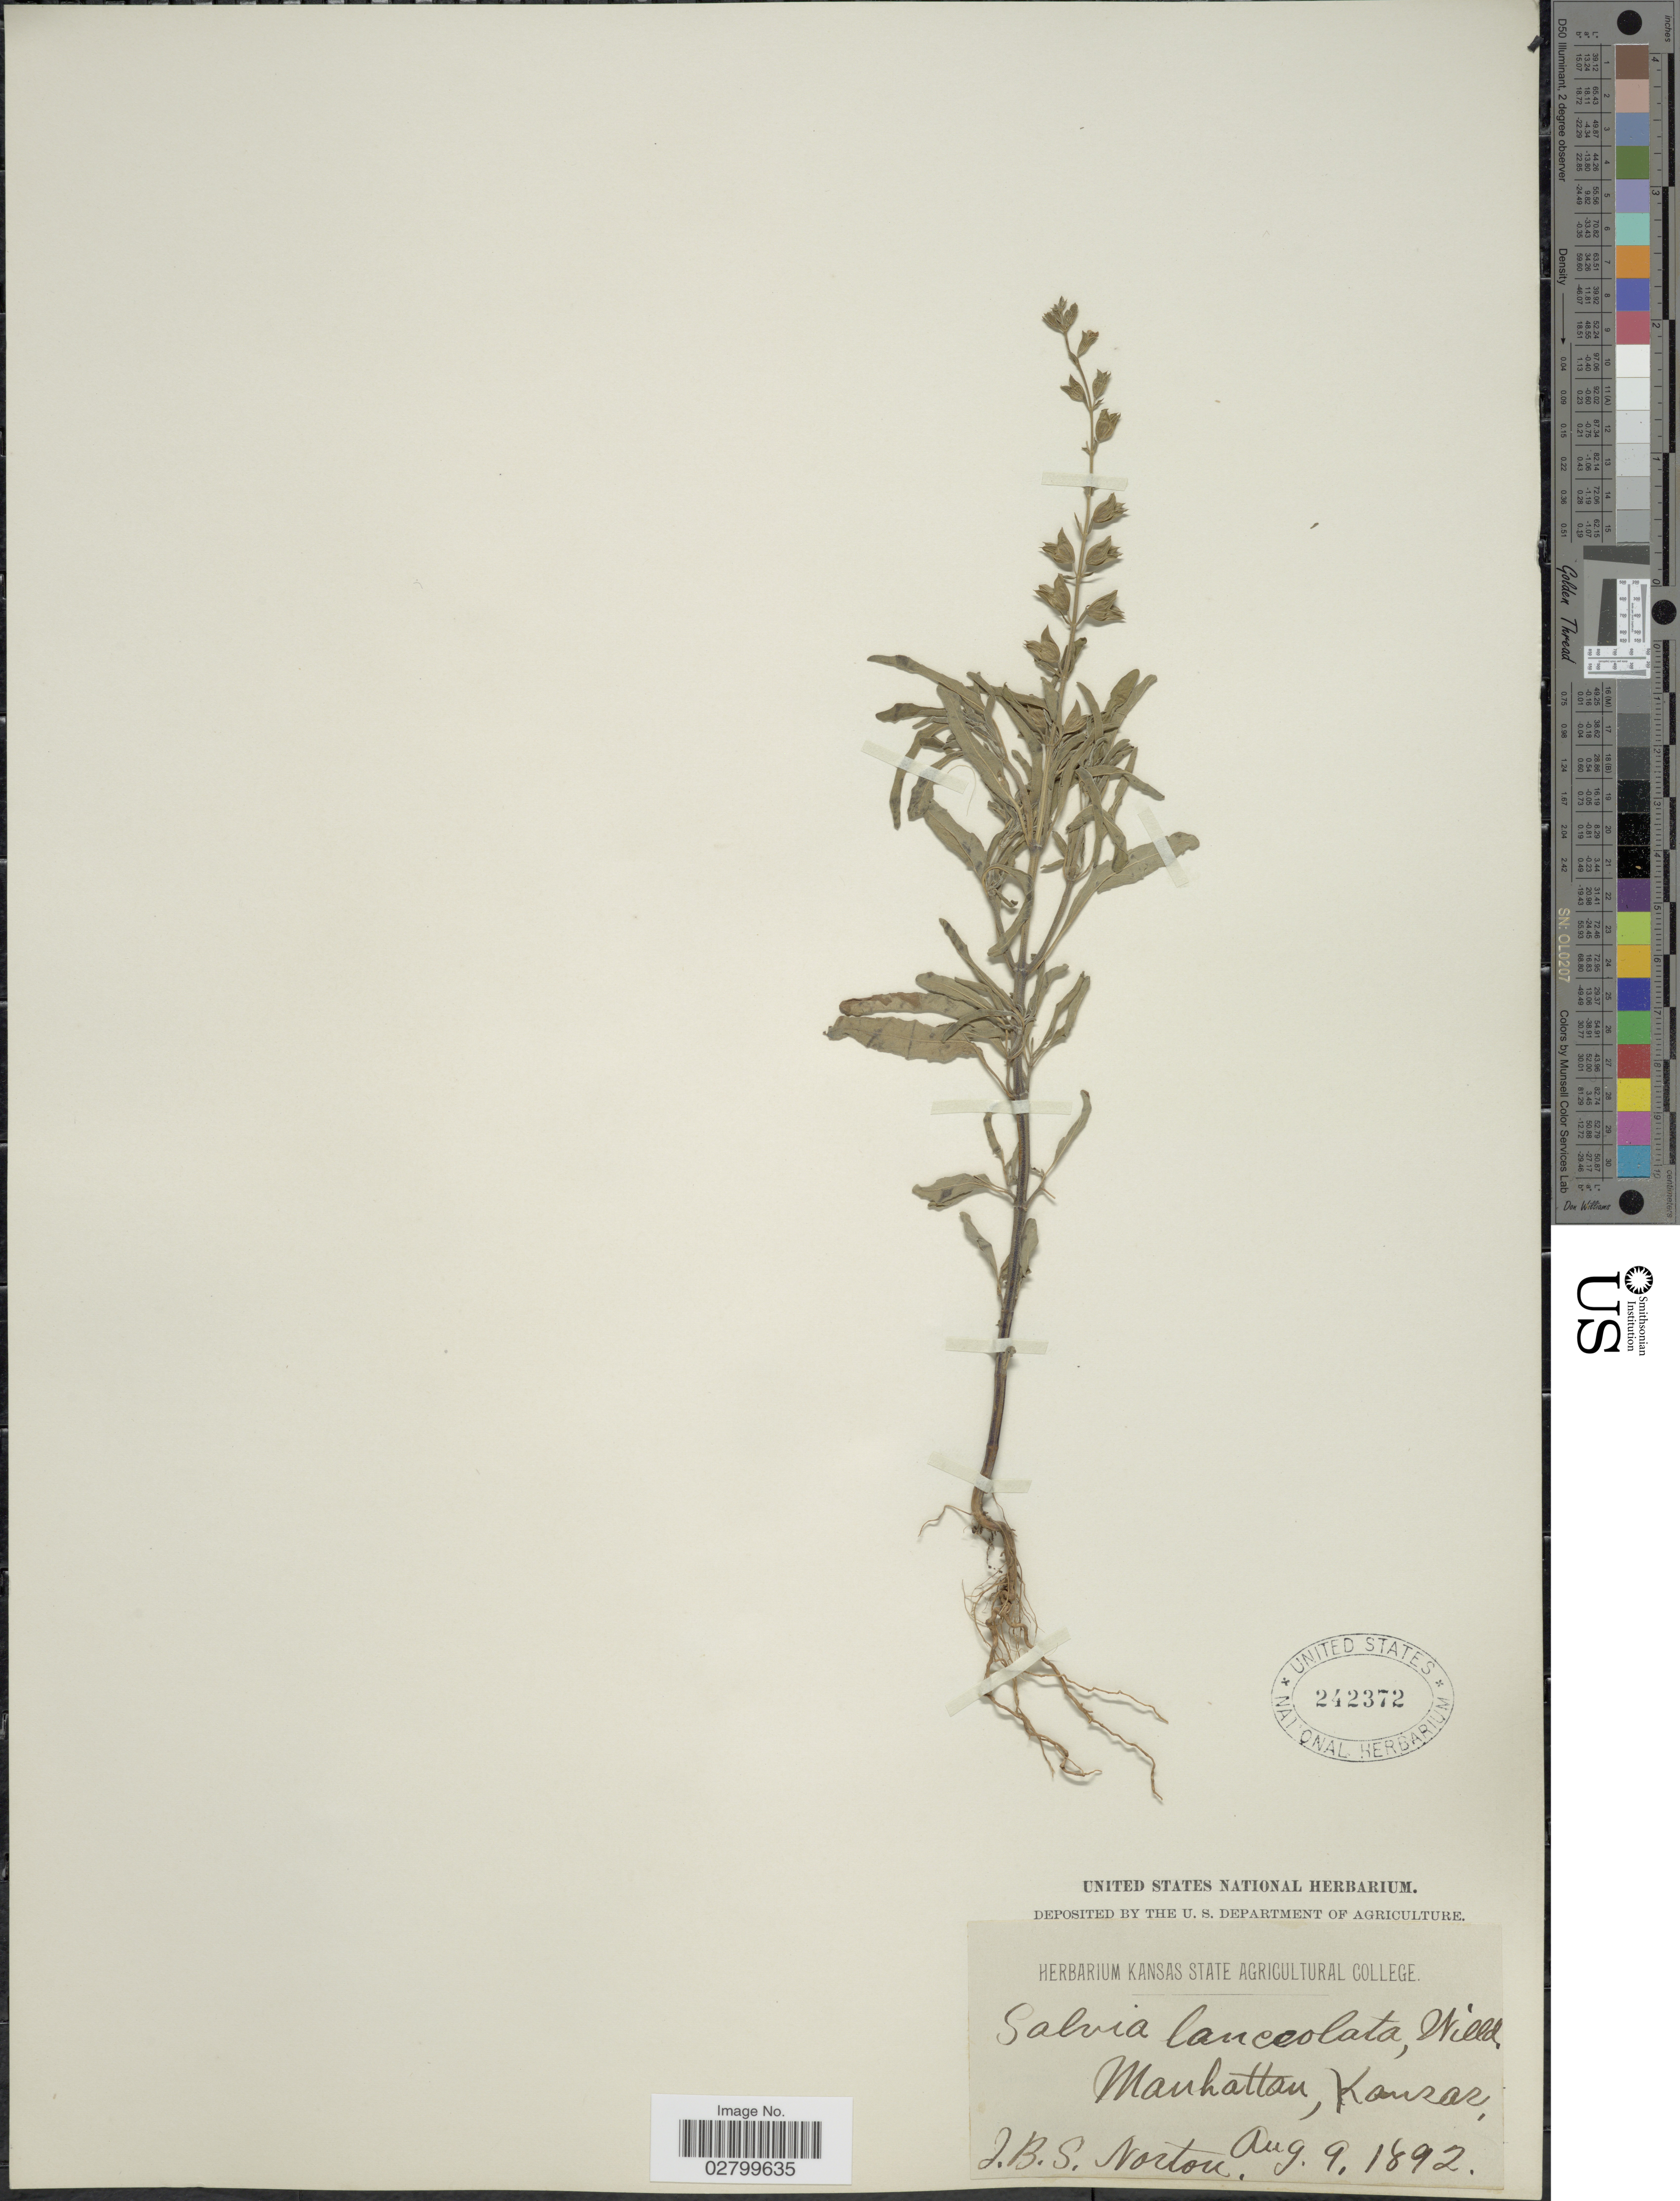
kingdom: Plantae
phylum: Tracheophyta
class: Magnoliopsida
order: Lamiales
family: Lamiaceae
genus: Salvia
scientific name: Salvia lanceolata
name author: Brouss.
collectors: J. B. S. Norton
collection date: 1892-08-09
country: United States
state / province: Kansas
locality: Manhattan, Kansas.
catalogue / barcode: US 242372